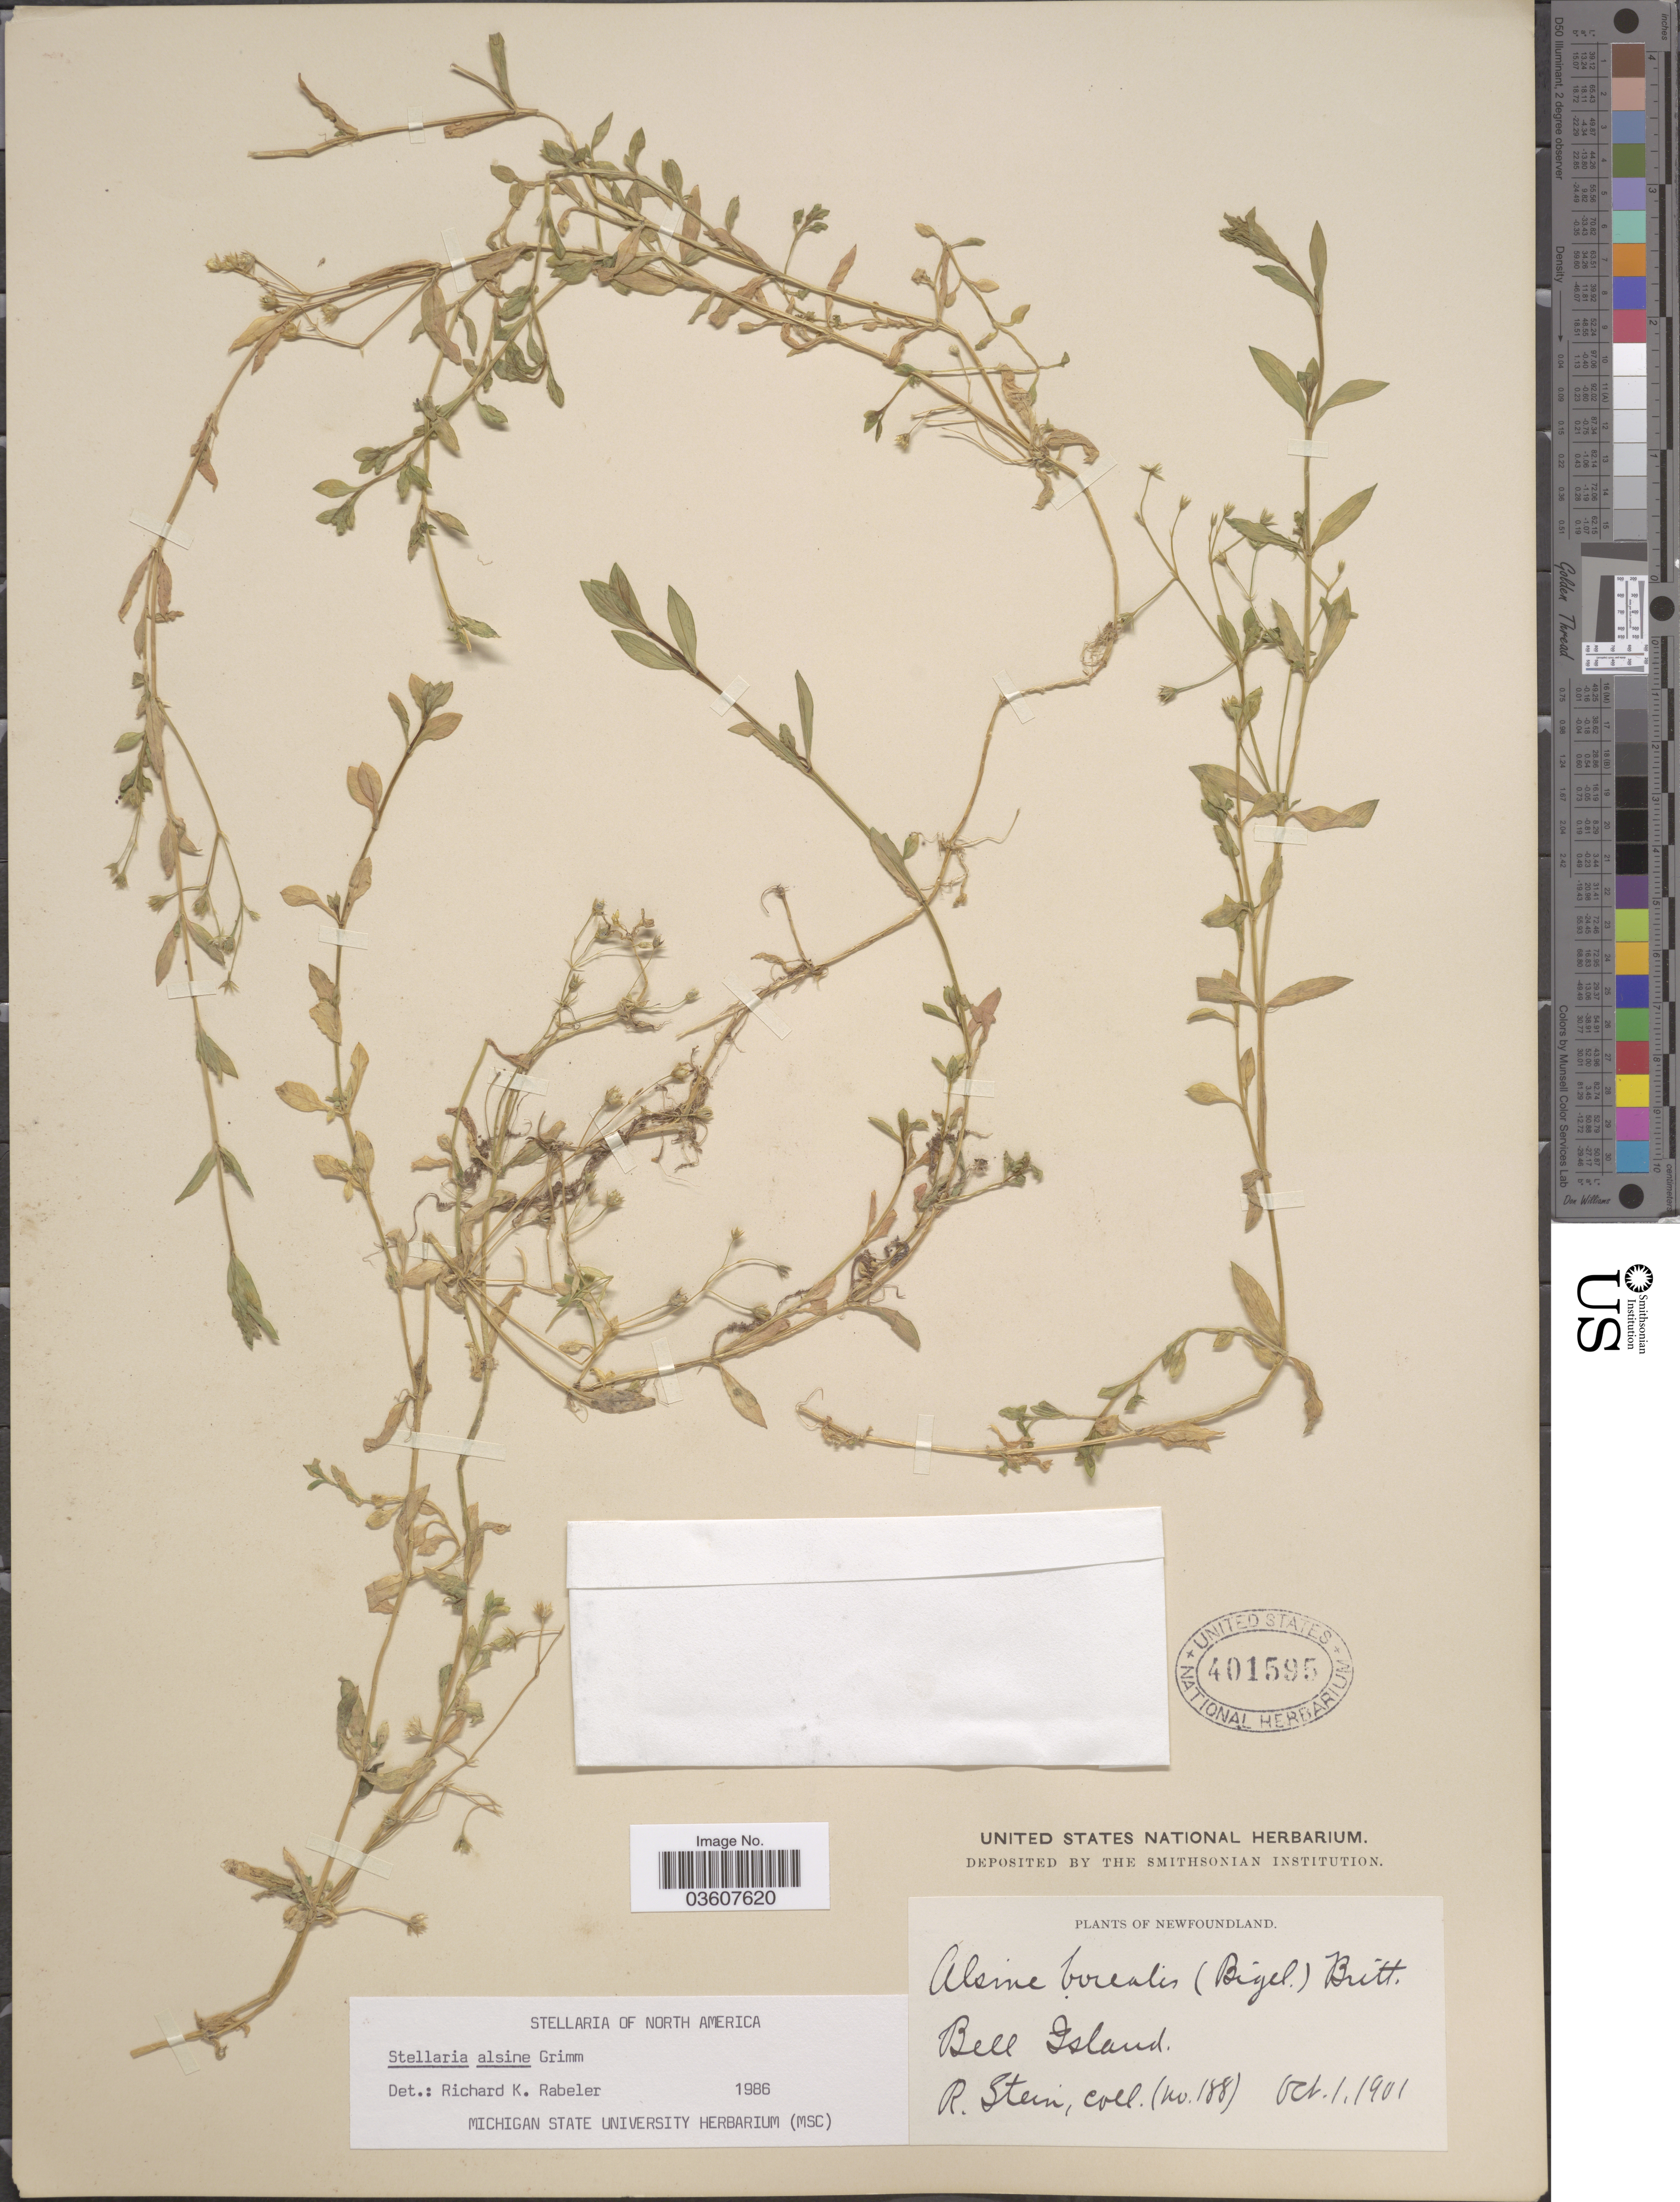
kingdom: Plantae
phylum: Tracheophyta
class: Magnoliopsida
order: Caryophyllales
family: Caryophyllaceae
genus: Stellaria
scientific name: Stellaria alsine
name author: Grimm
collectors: R. Stein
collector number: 188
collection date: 1901-10-01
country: Canada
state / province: Newfoundland and Labrador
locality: Bell Island.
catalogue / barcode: US 401595